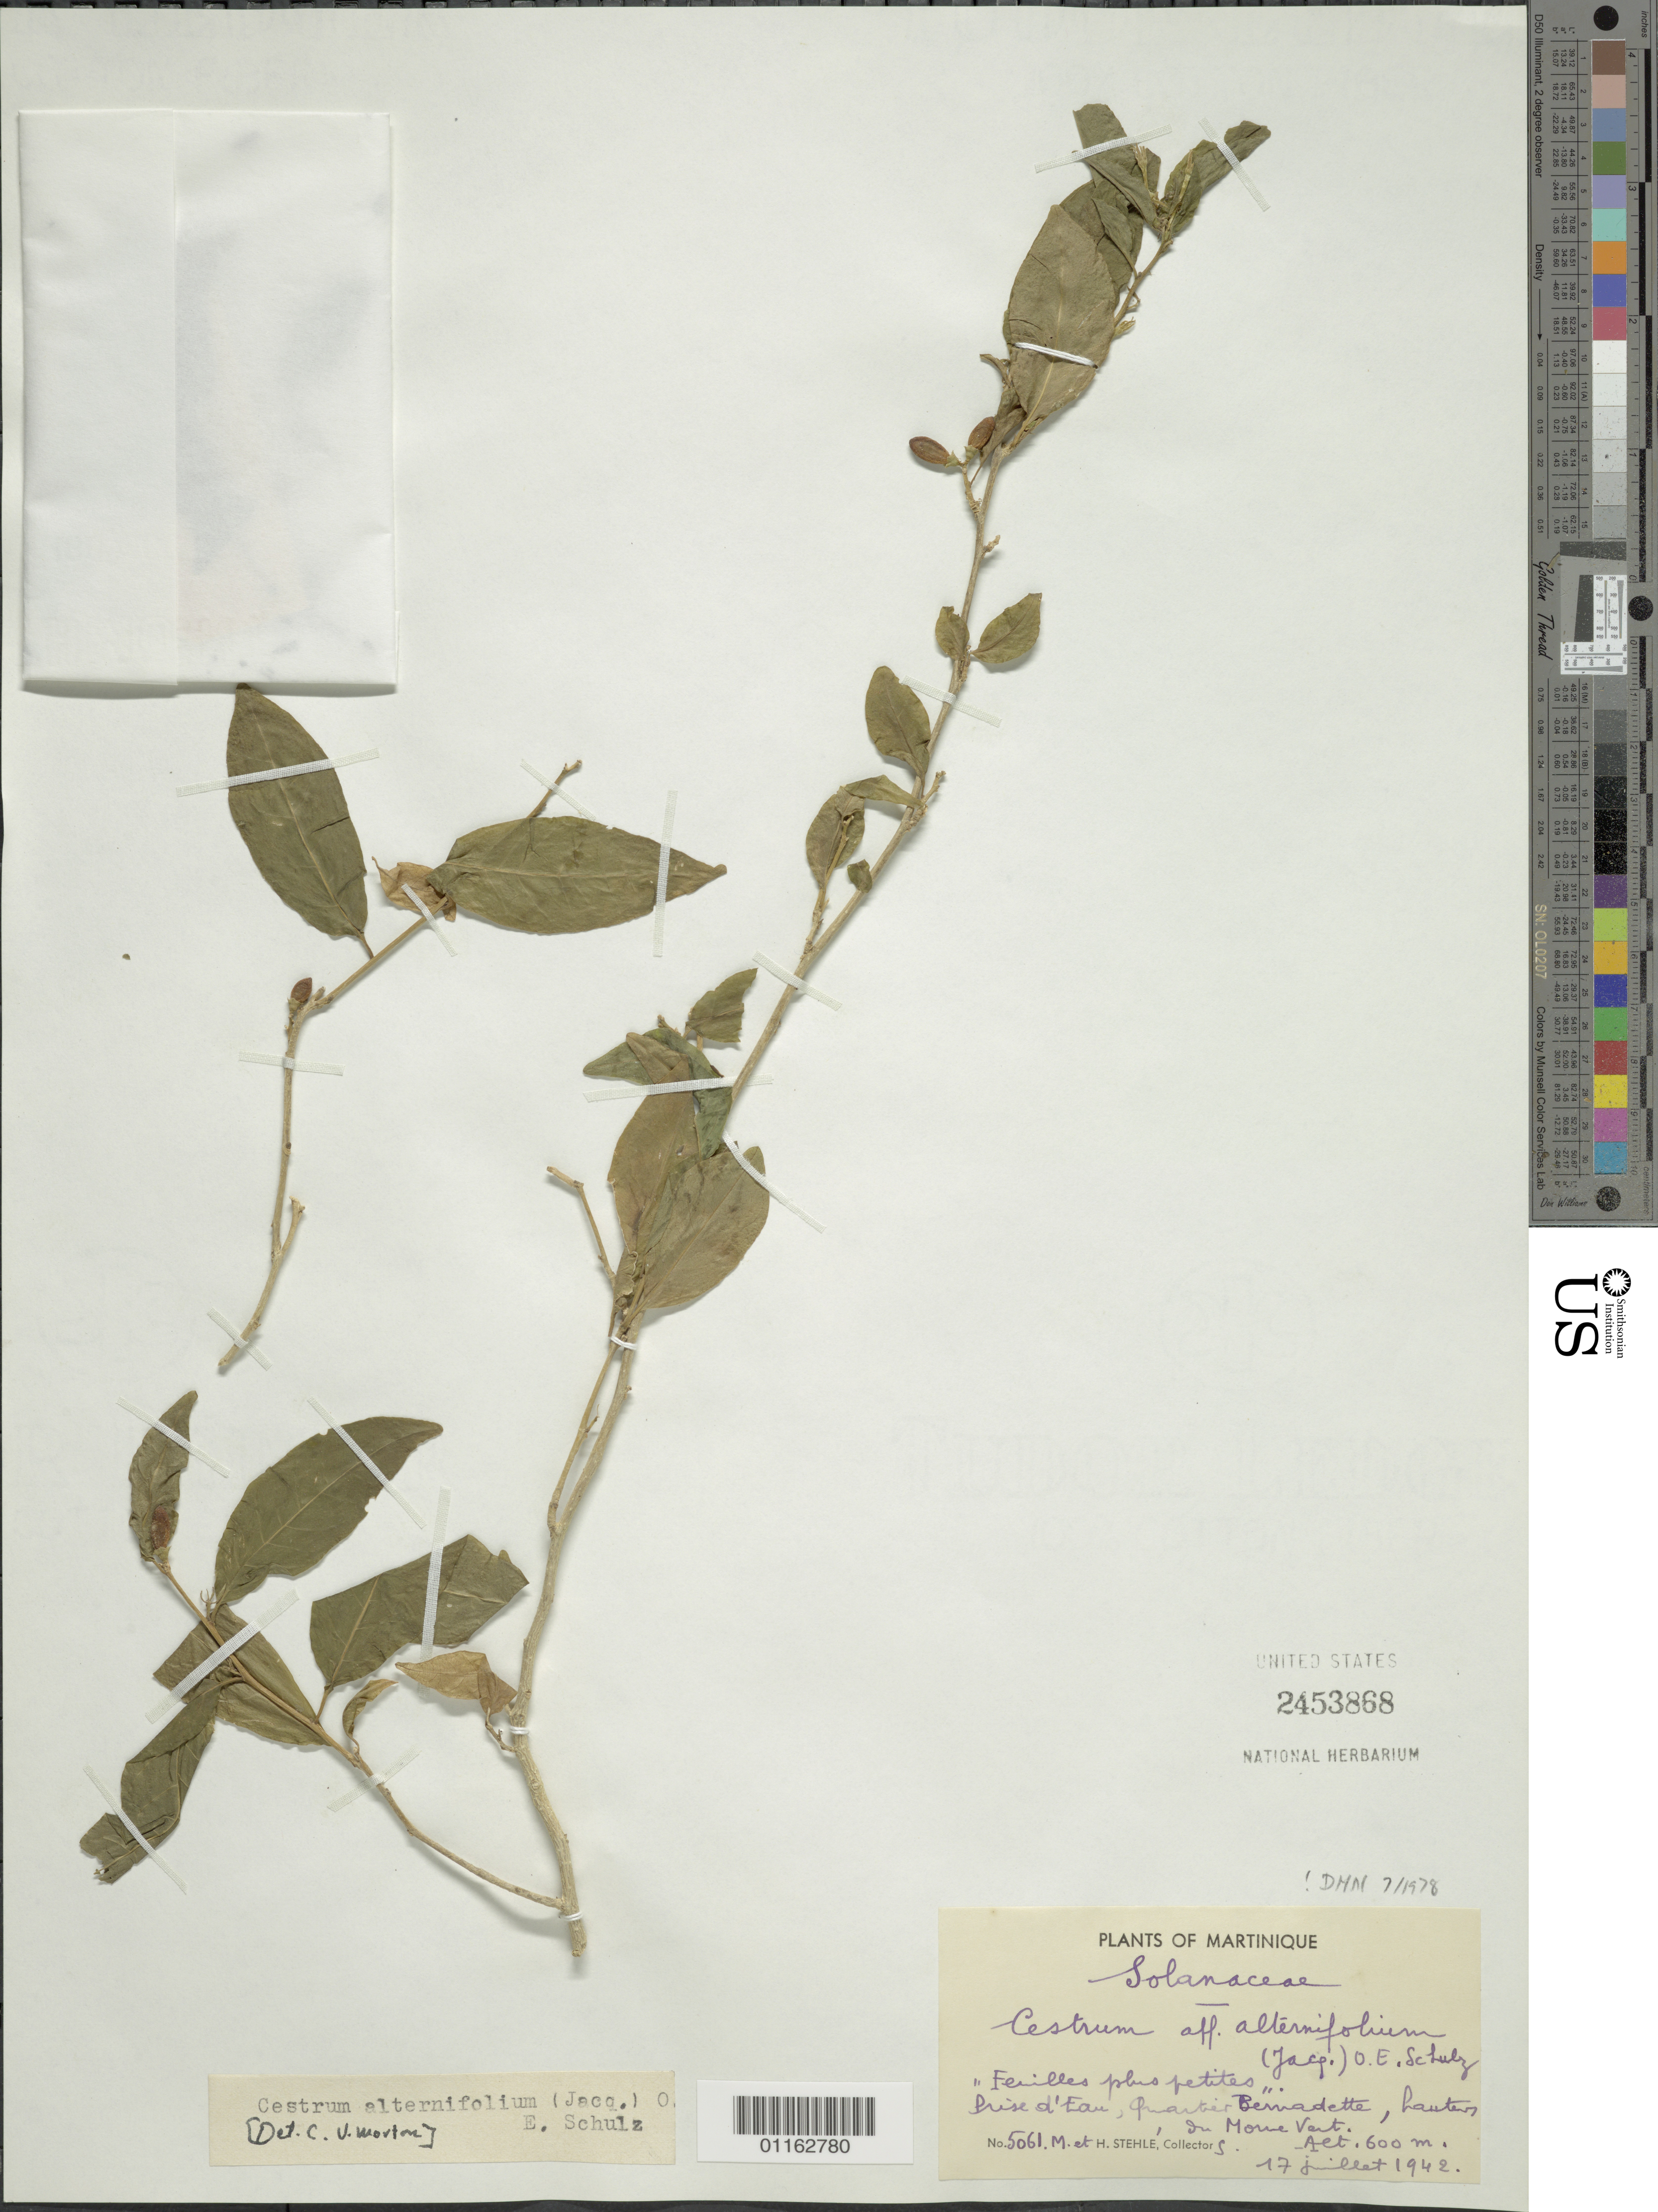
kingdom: Plantae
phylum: Tracheophyta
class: Magnoliopsida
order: Solanales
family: Solanaceae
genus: Cestrum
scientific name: Cestrum alternifolium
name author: (Jacq.) O.E. Schulz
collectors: H. Stehlé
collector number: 5061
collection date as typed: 17 Jul 1942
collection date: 1942-07-17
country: Martinique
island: Martinique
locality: Prise d'Eau, quartier Bernadette, hautes in Morne Vart.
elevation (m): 600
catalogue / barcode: US 2453868